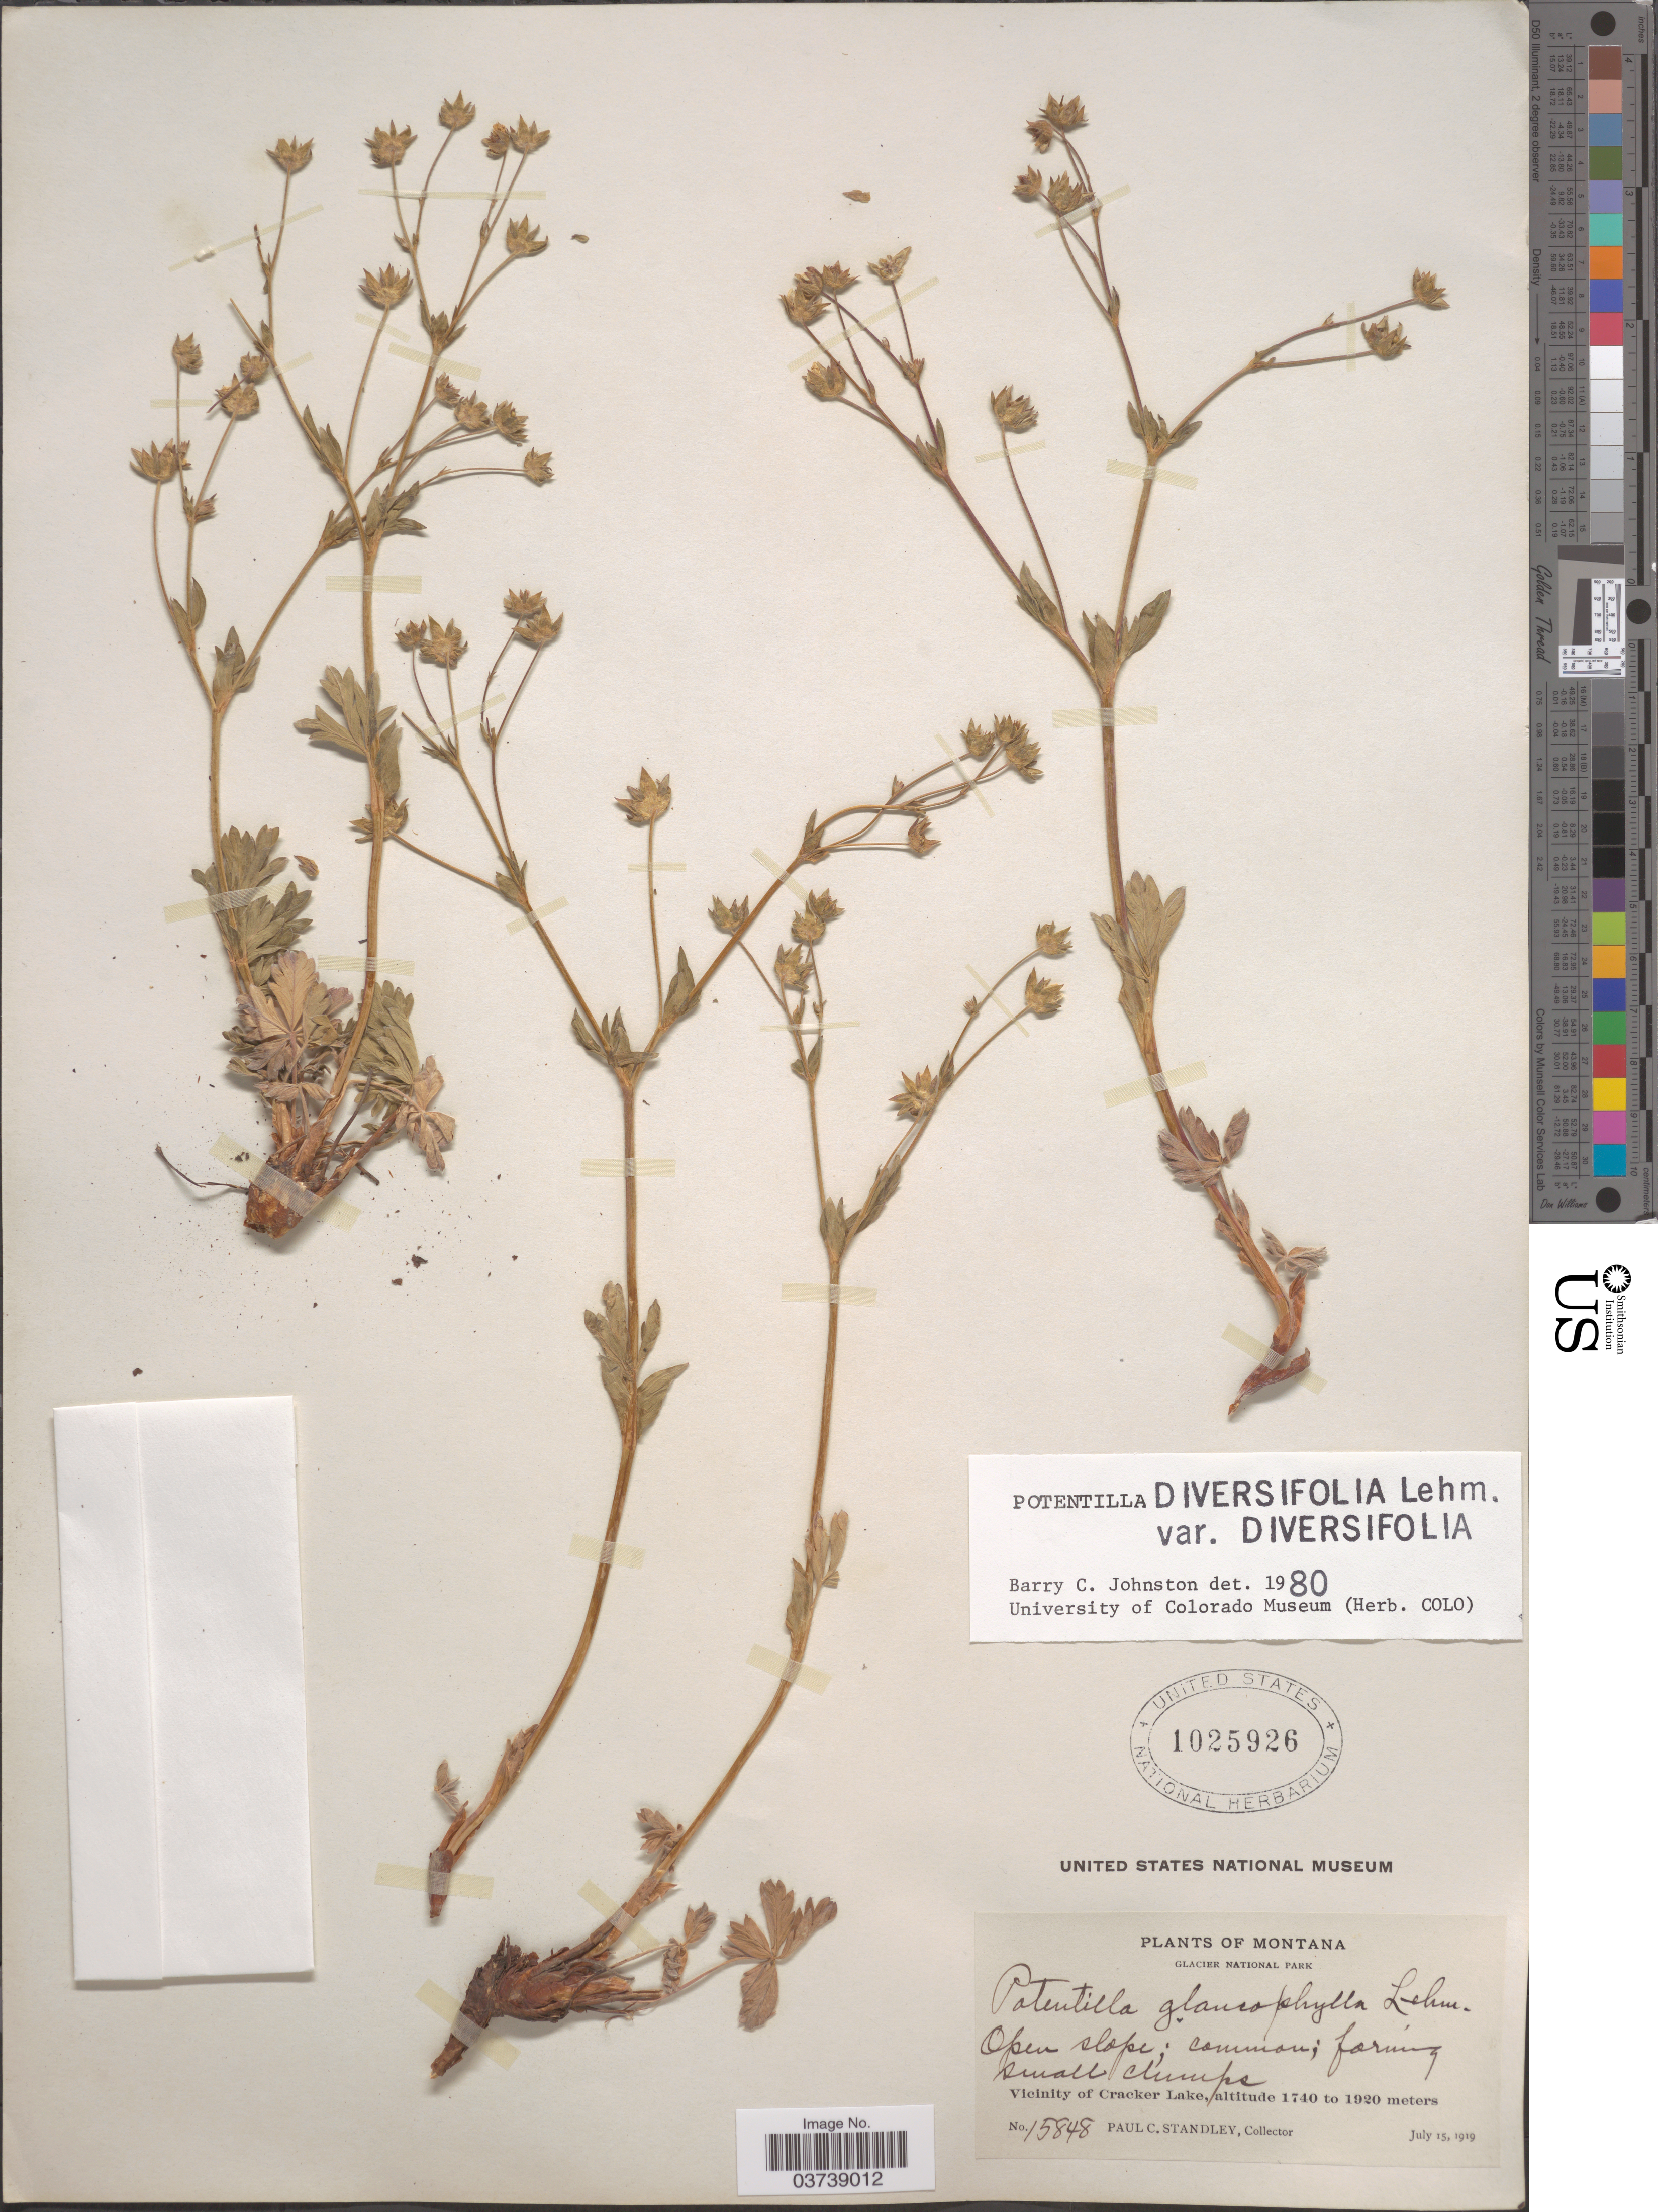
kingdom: Plantae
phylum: Tracheophyta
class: Magnoliopsida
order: Rosales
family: Rosaceae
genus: Potentilla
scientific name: Potentilla diversifolia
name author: Lehm.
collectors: P. C. Standley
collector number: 15848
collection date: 1919-07-15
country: United States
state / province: Montana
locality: Glacier National Park. Vicinity of Cracker Lake.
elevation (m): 1740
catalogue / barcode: US 1025926